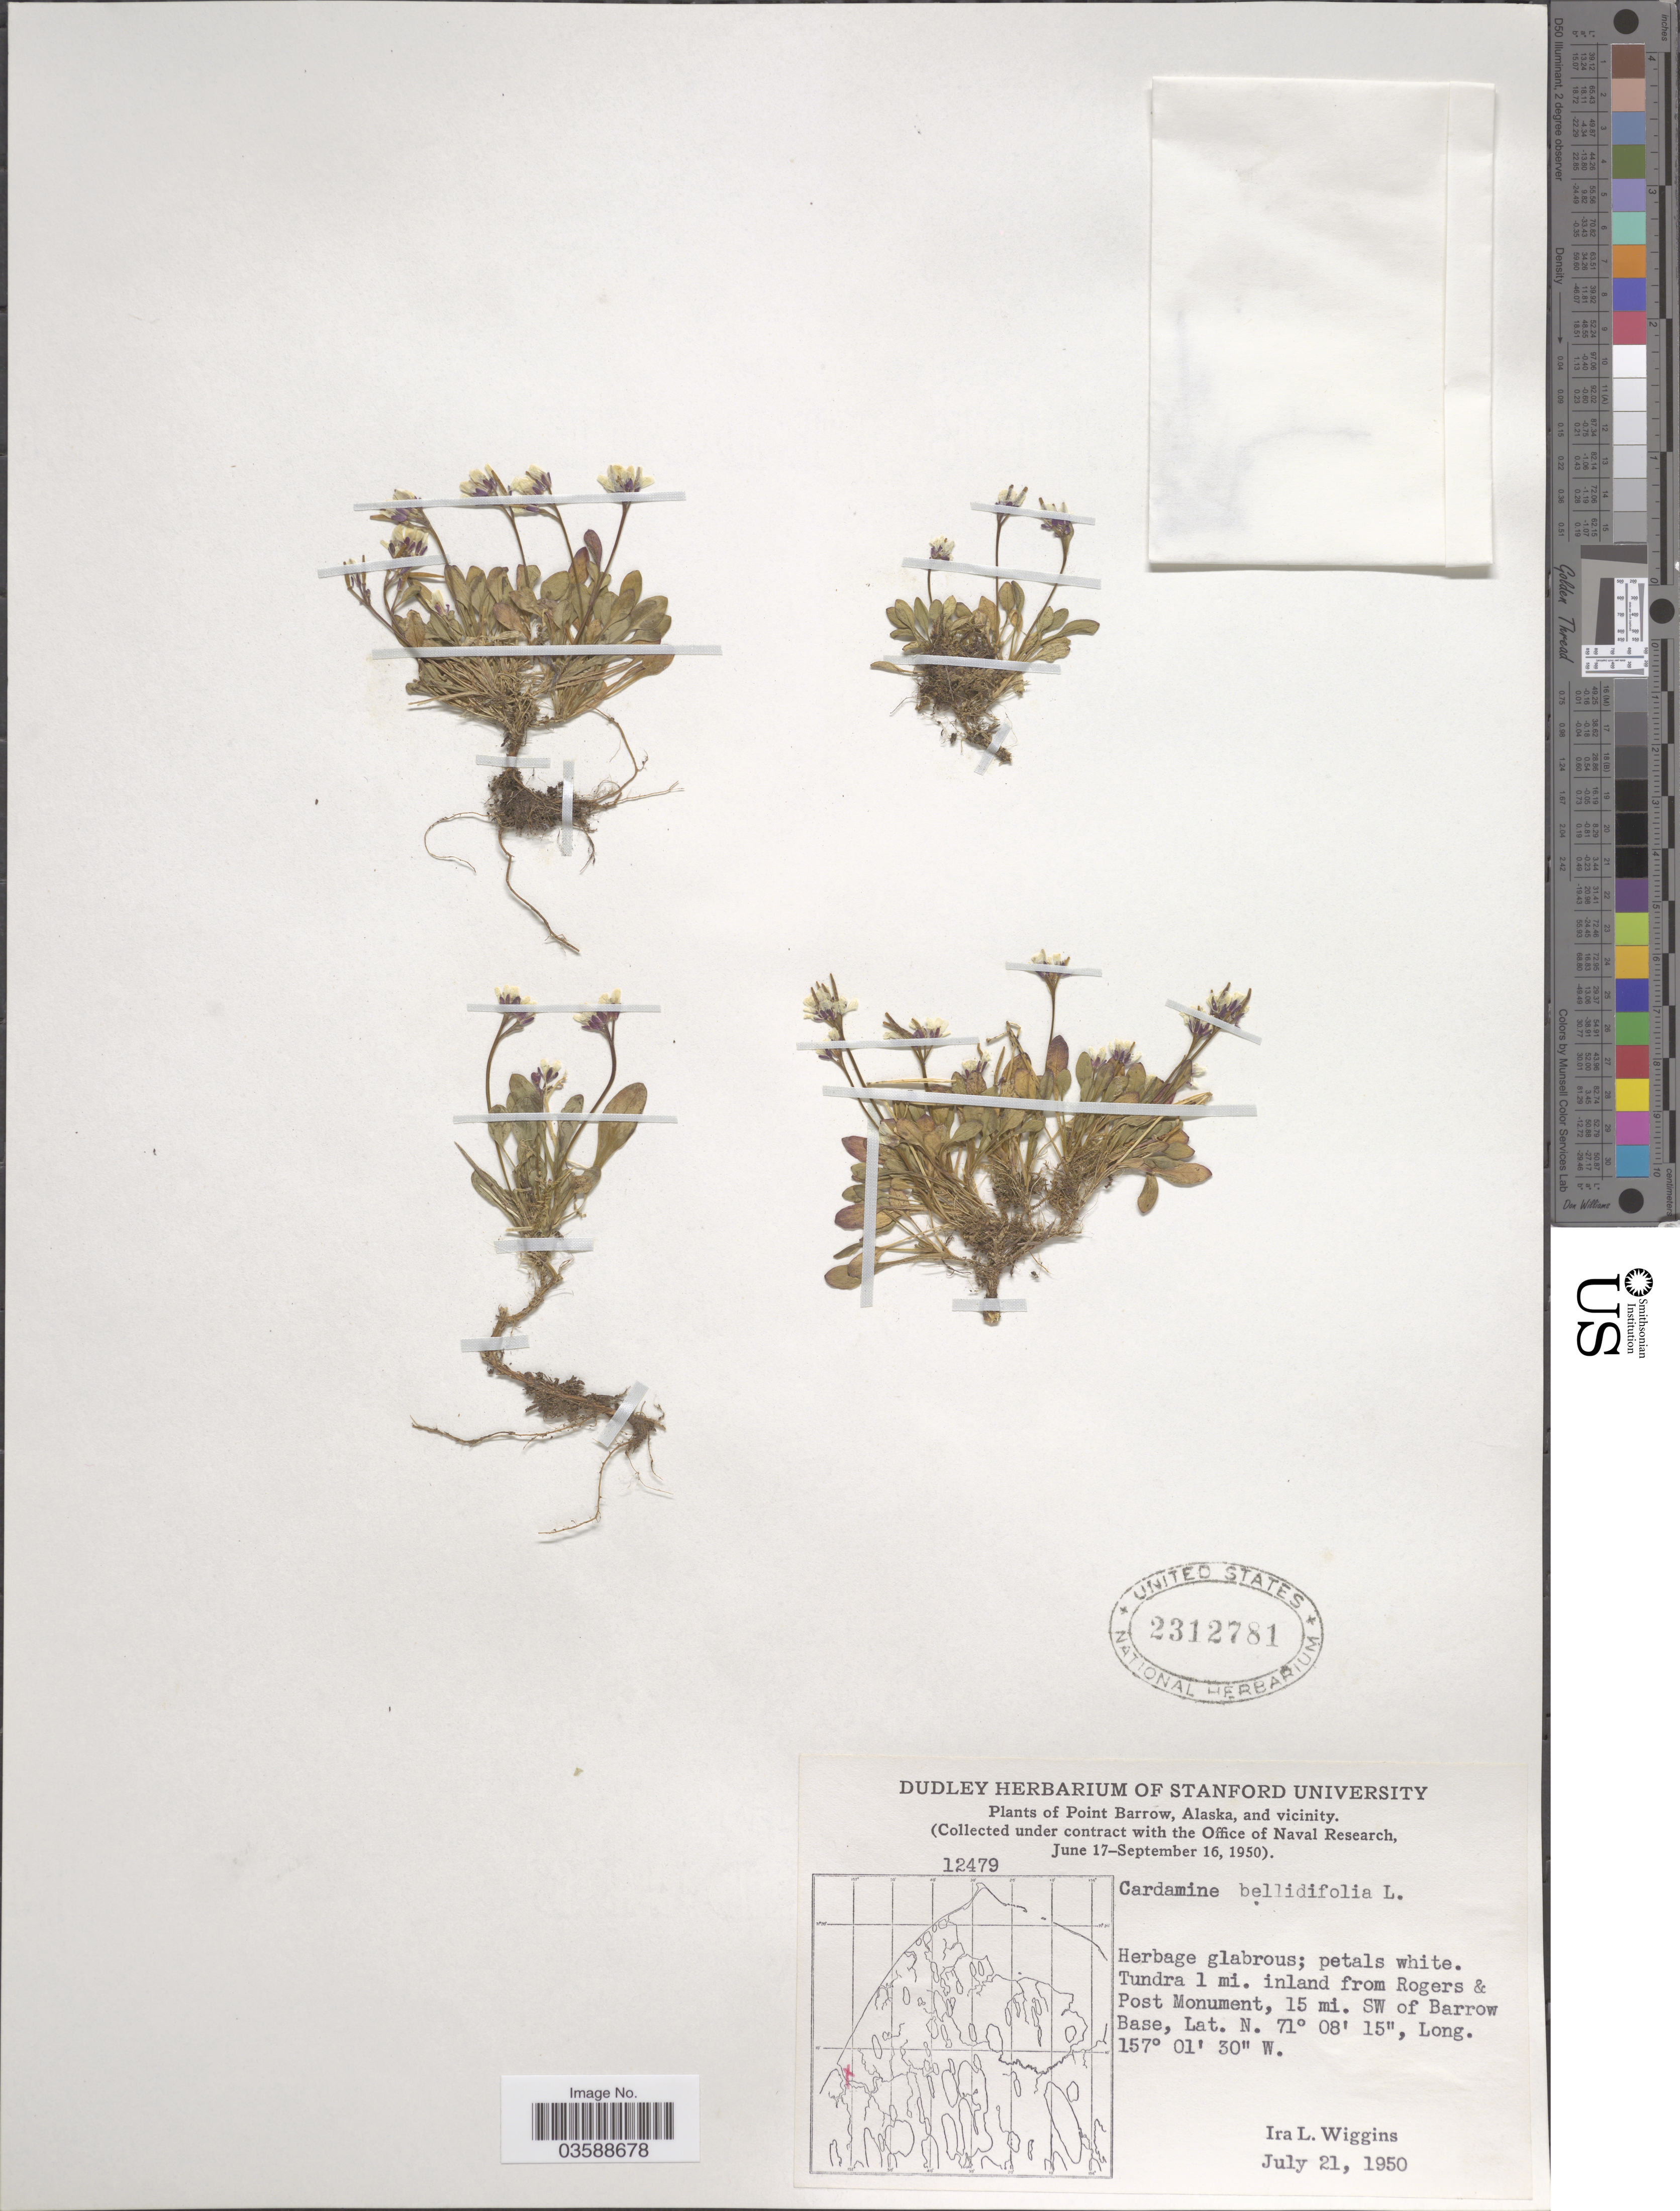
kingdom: Plantae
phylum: Tracheophyta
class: Magnoliopsida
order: Brassicales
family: Brassicaceae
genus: Cardamine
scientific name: Cardamine bellidifolia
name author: L.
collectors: I. L. Wiggins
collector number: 12479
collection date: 1950-07-21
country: United States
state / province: Alaska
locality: Point Barrow, and vicinity. Tundra 1 mi. inland from Rogers & Post Monument, 15 mi. SW of Barrow Base.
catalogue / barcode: US 2312781